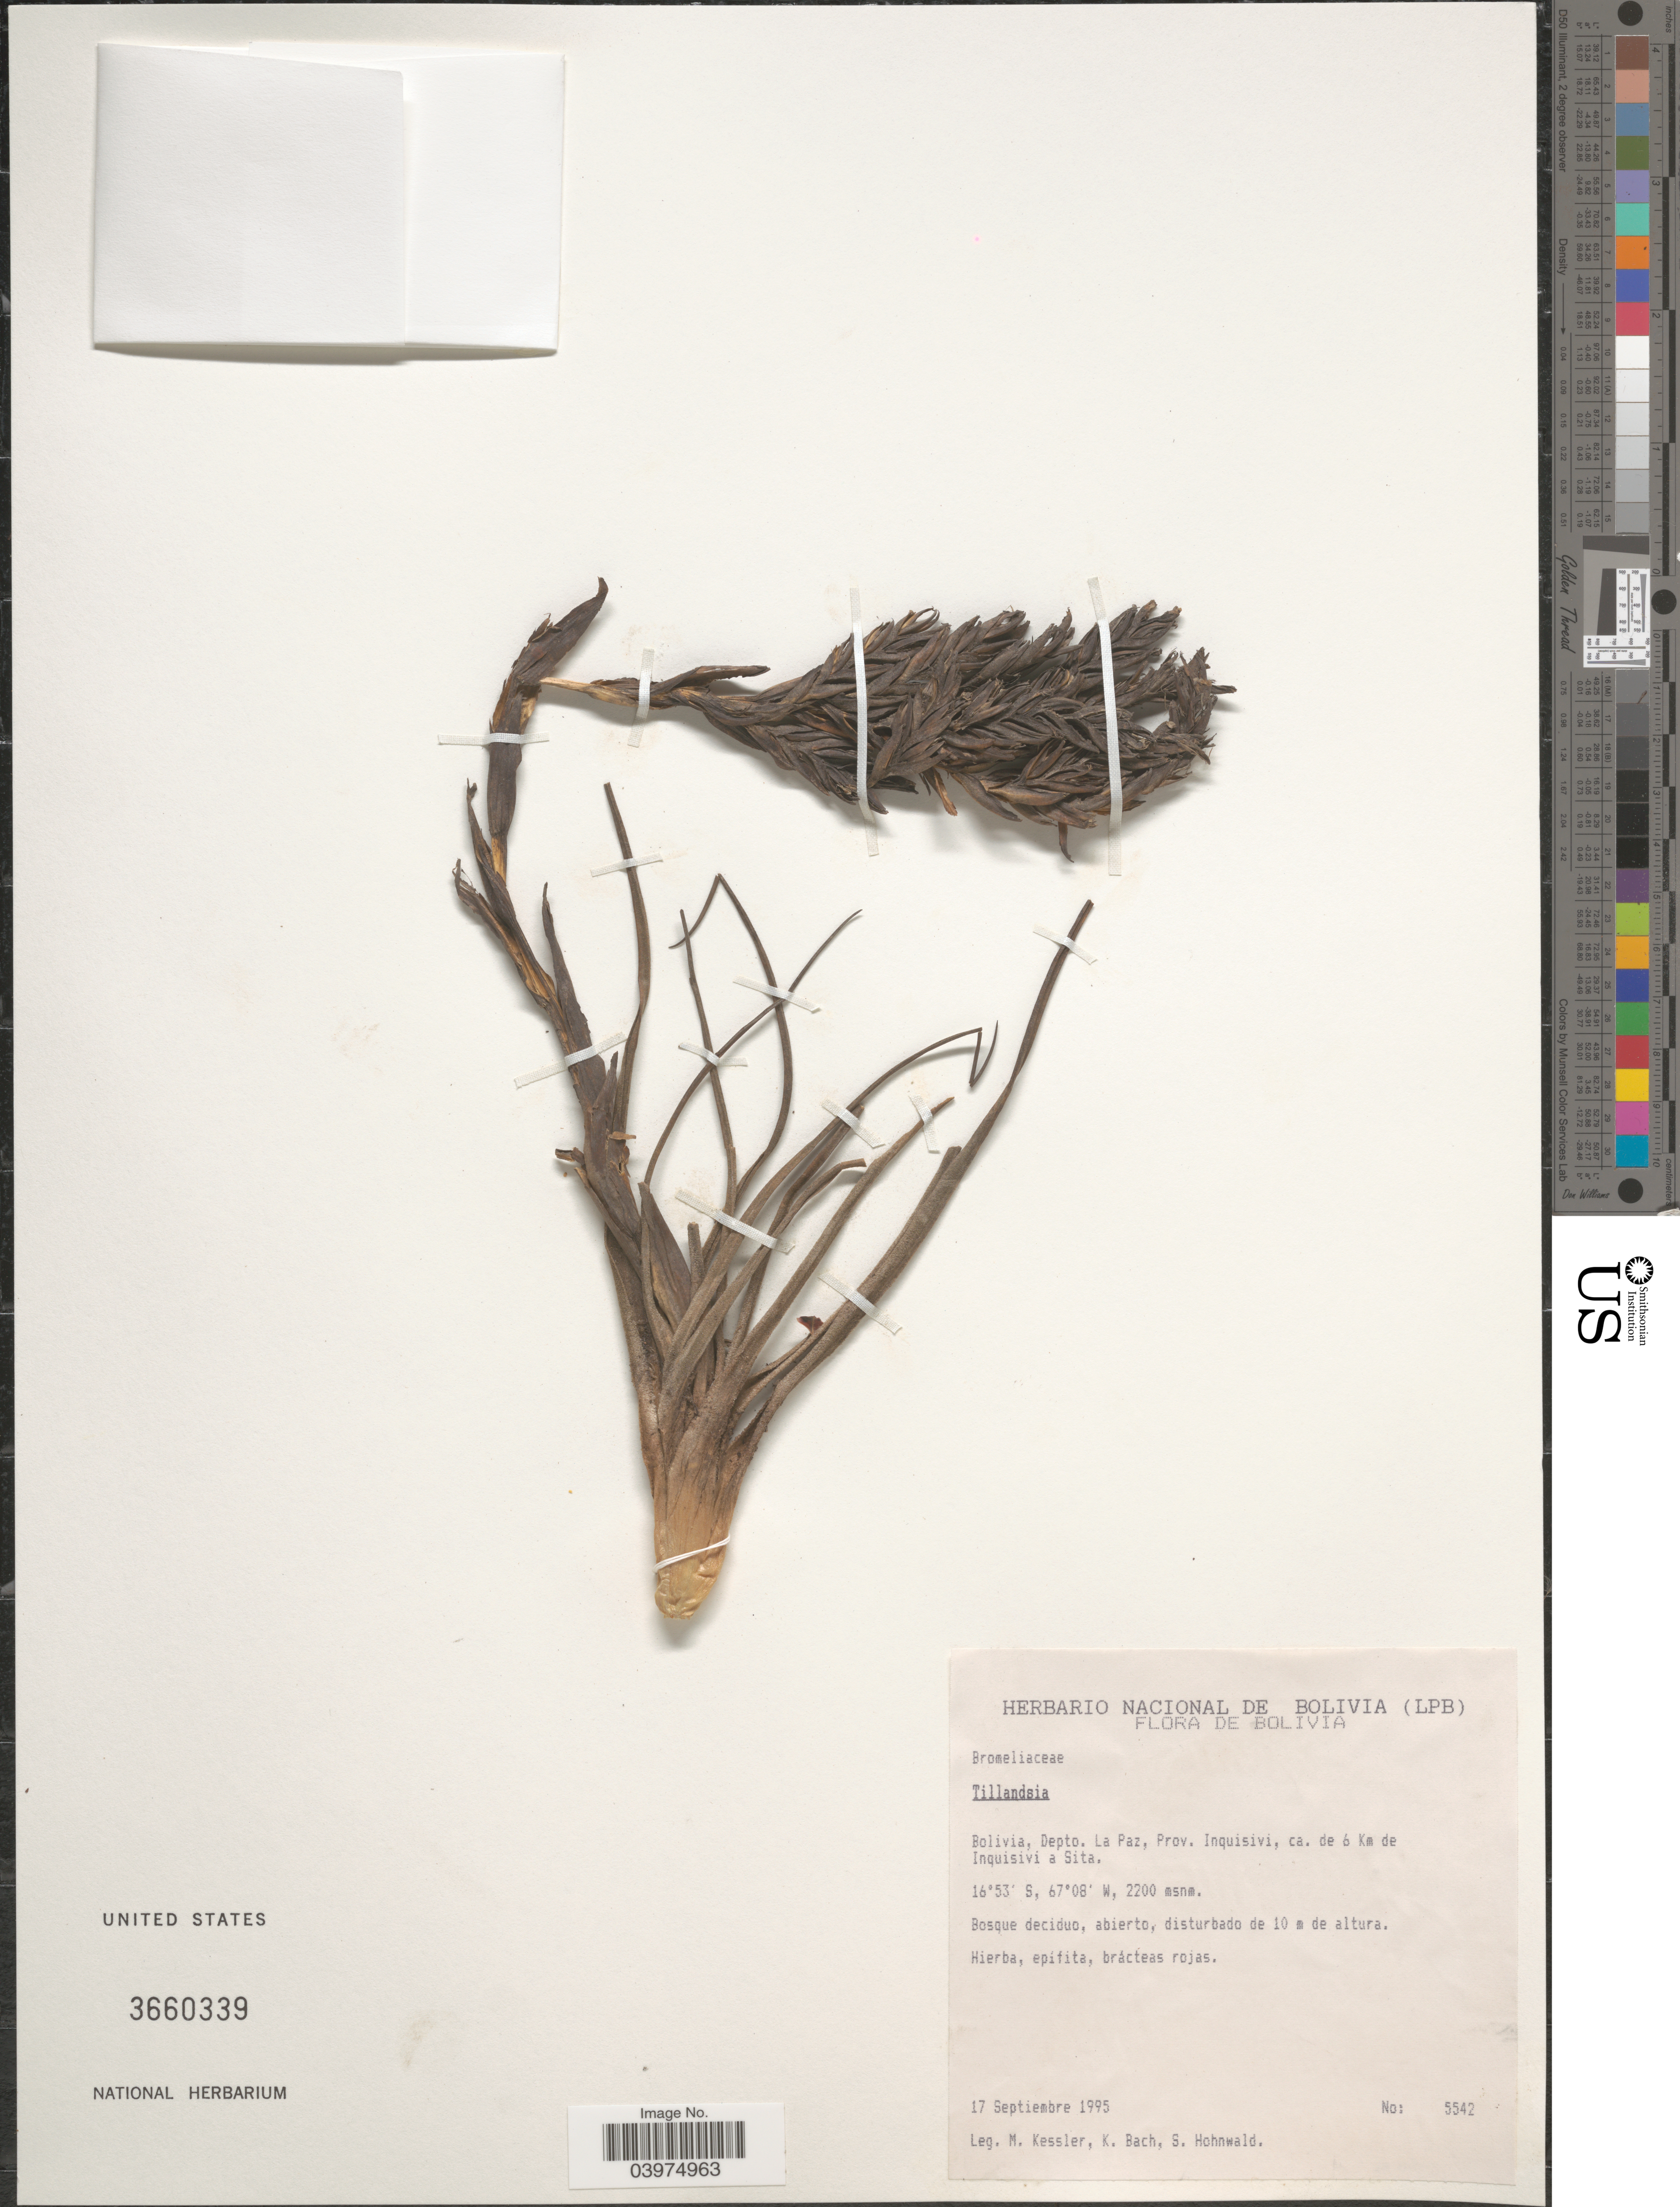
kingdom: Plantae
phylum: Tracheophyta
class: Liliopsida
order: Poales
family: Bromeliaceae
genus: Tillandsia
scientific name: Tillandsia sp.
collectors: M. Kessler, K. Bach & S. Hohnwald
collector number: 5542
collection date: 1995-09-17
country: Bolivia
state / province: La Paz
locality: Depto. La Paz, Prov. Inquisivi, ca. de 6 Km de Inquisivi a Sita.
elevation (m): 2200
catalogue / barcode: US 3660339